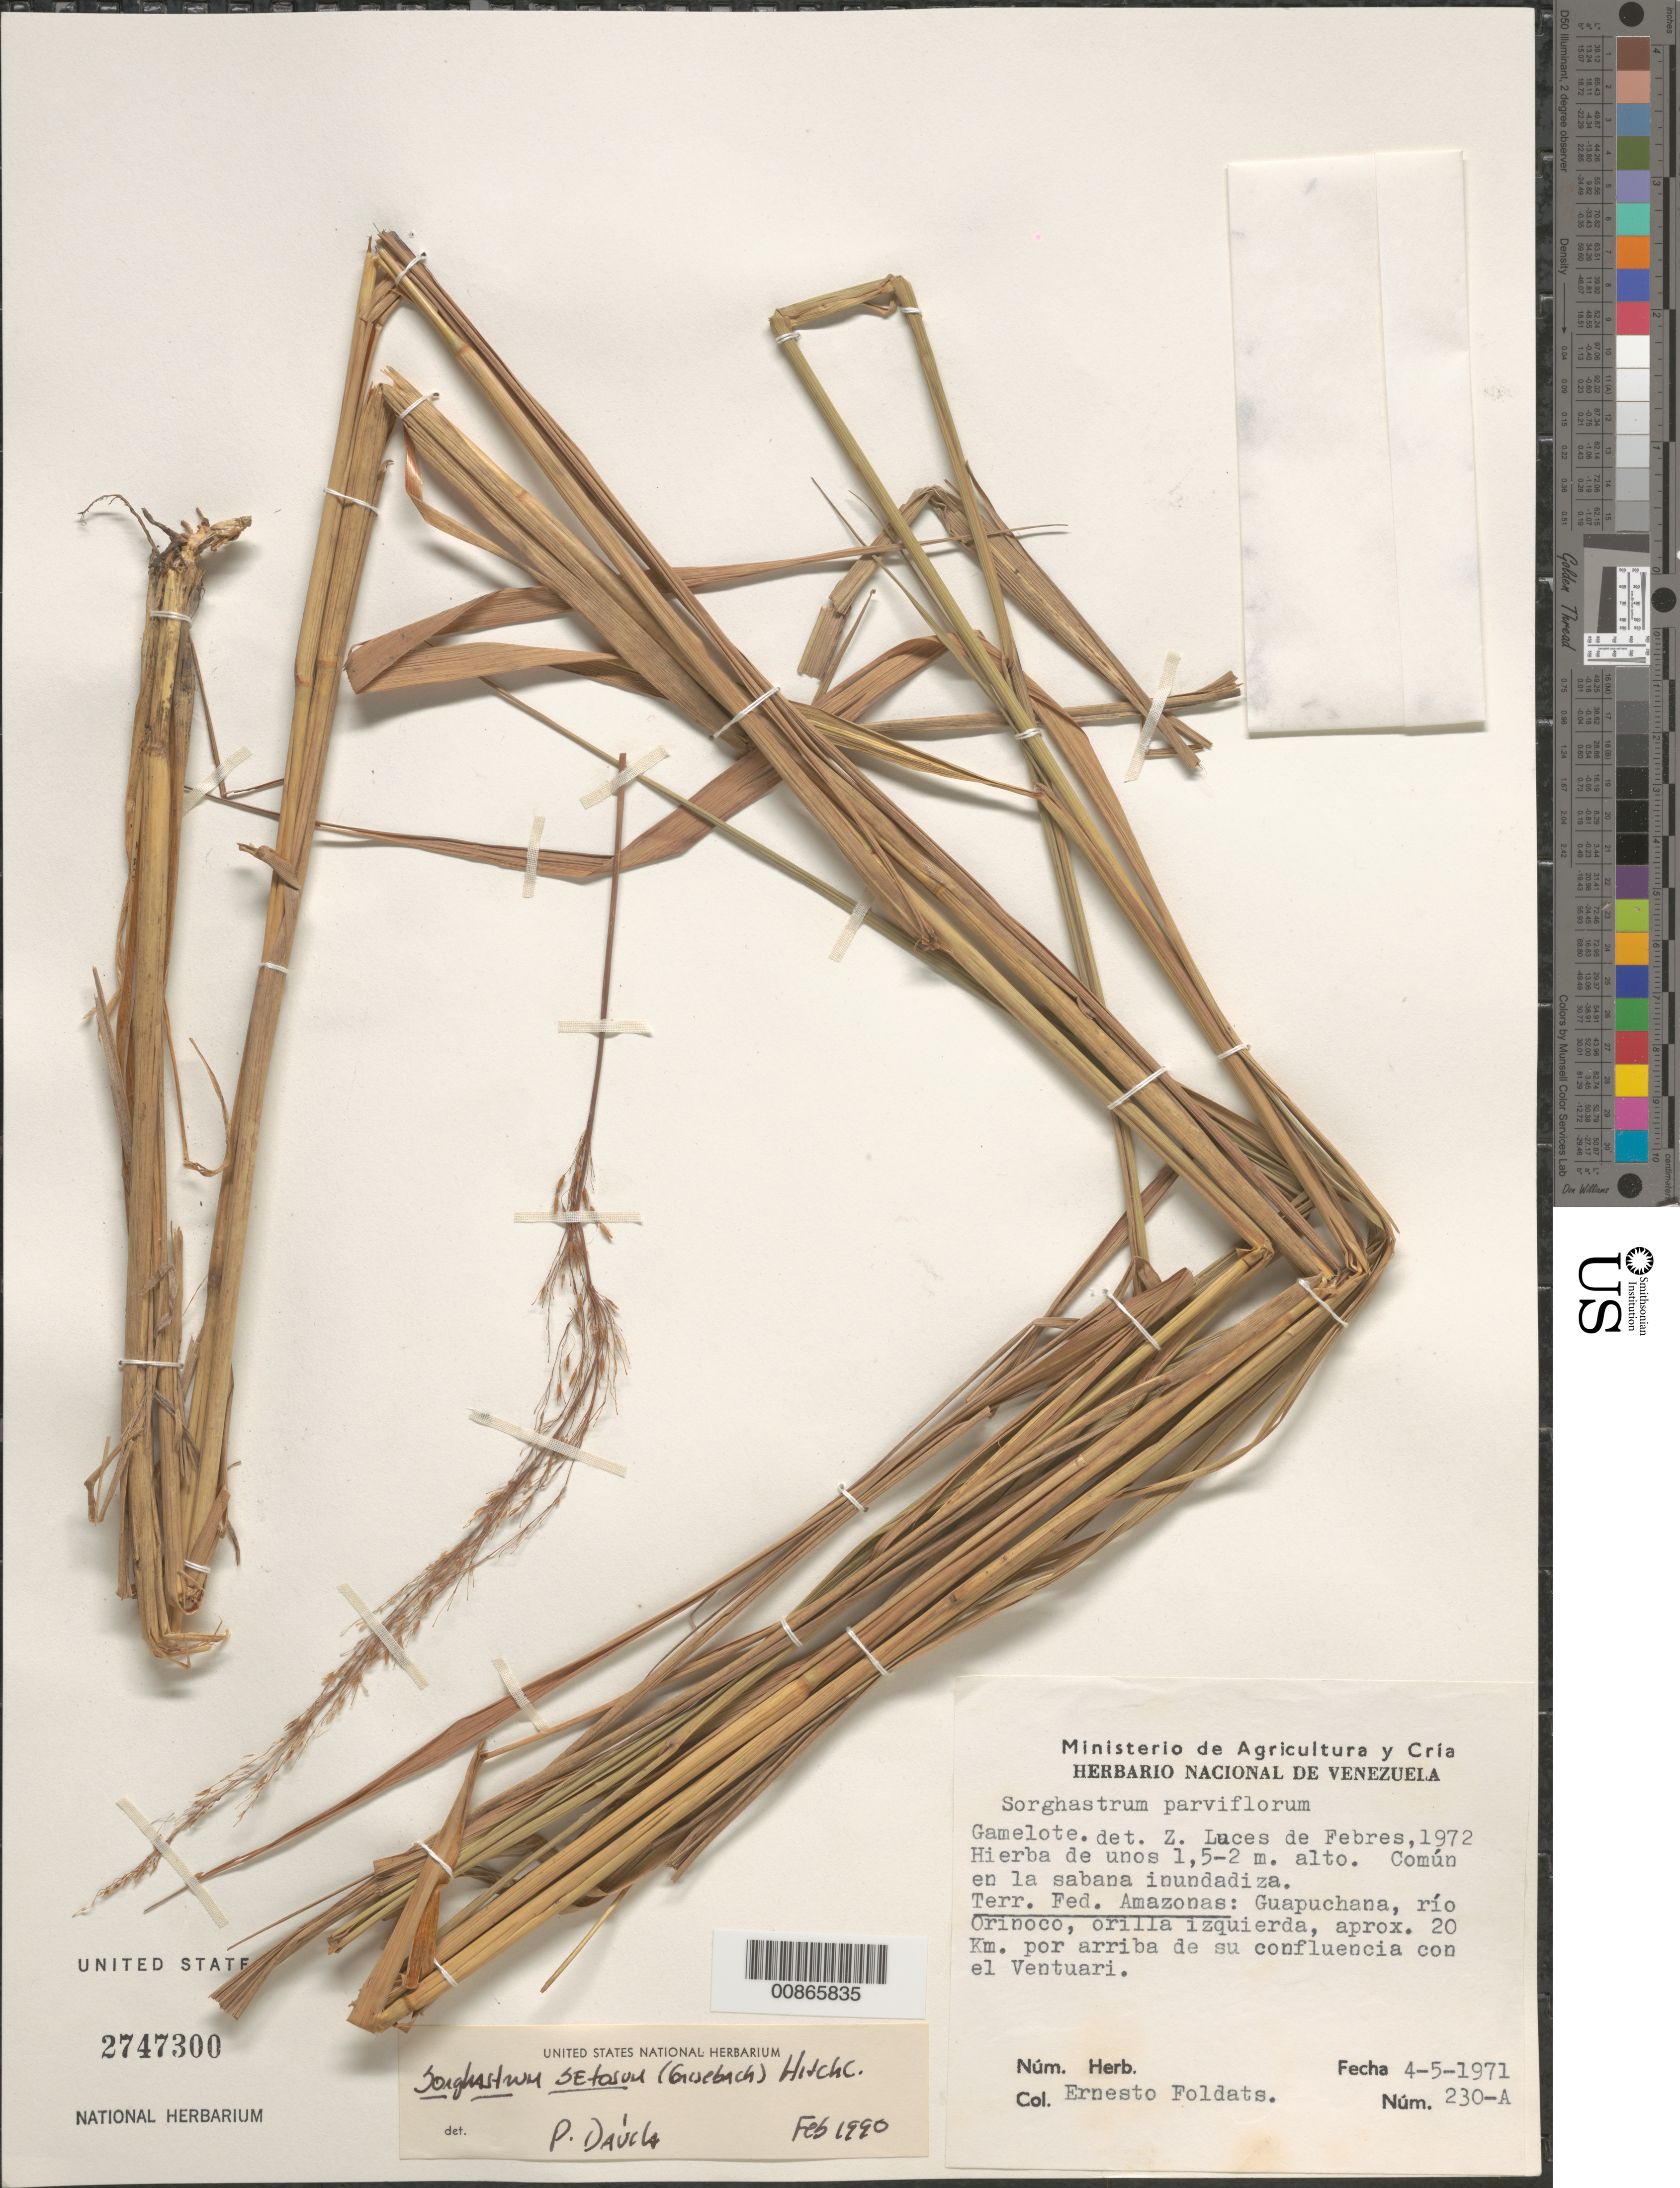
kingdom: Plantae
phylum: Tracheophyta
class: Liliopsida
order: Poales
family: Poaceae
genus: Sorghastrum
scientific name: Sorghastrum setosum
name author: (Griseb.) Hitchc.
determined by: Dávila, P. D.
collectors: E. Foldats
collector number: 230 A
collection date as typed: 4-May-71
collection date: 1971-05-04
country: Venezuela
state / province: Amazonas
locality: Guapachana, Río Orinoco, 20 km por arriba de su confluencia con el Ventuari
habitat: Sabana inundadiza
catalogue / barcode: US 2747300